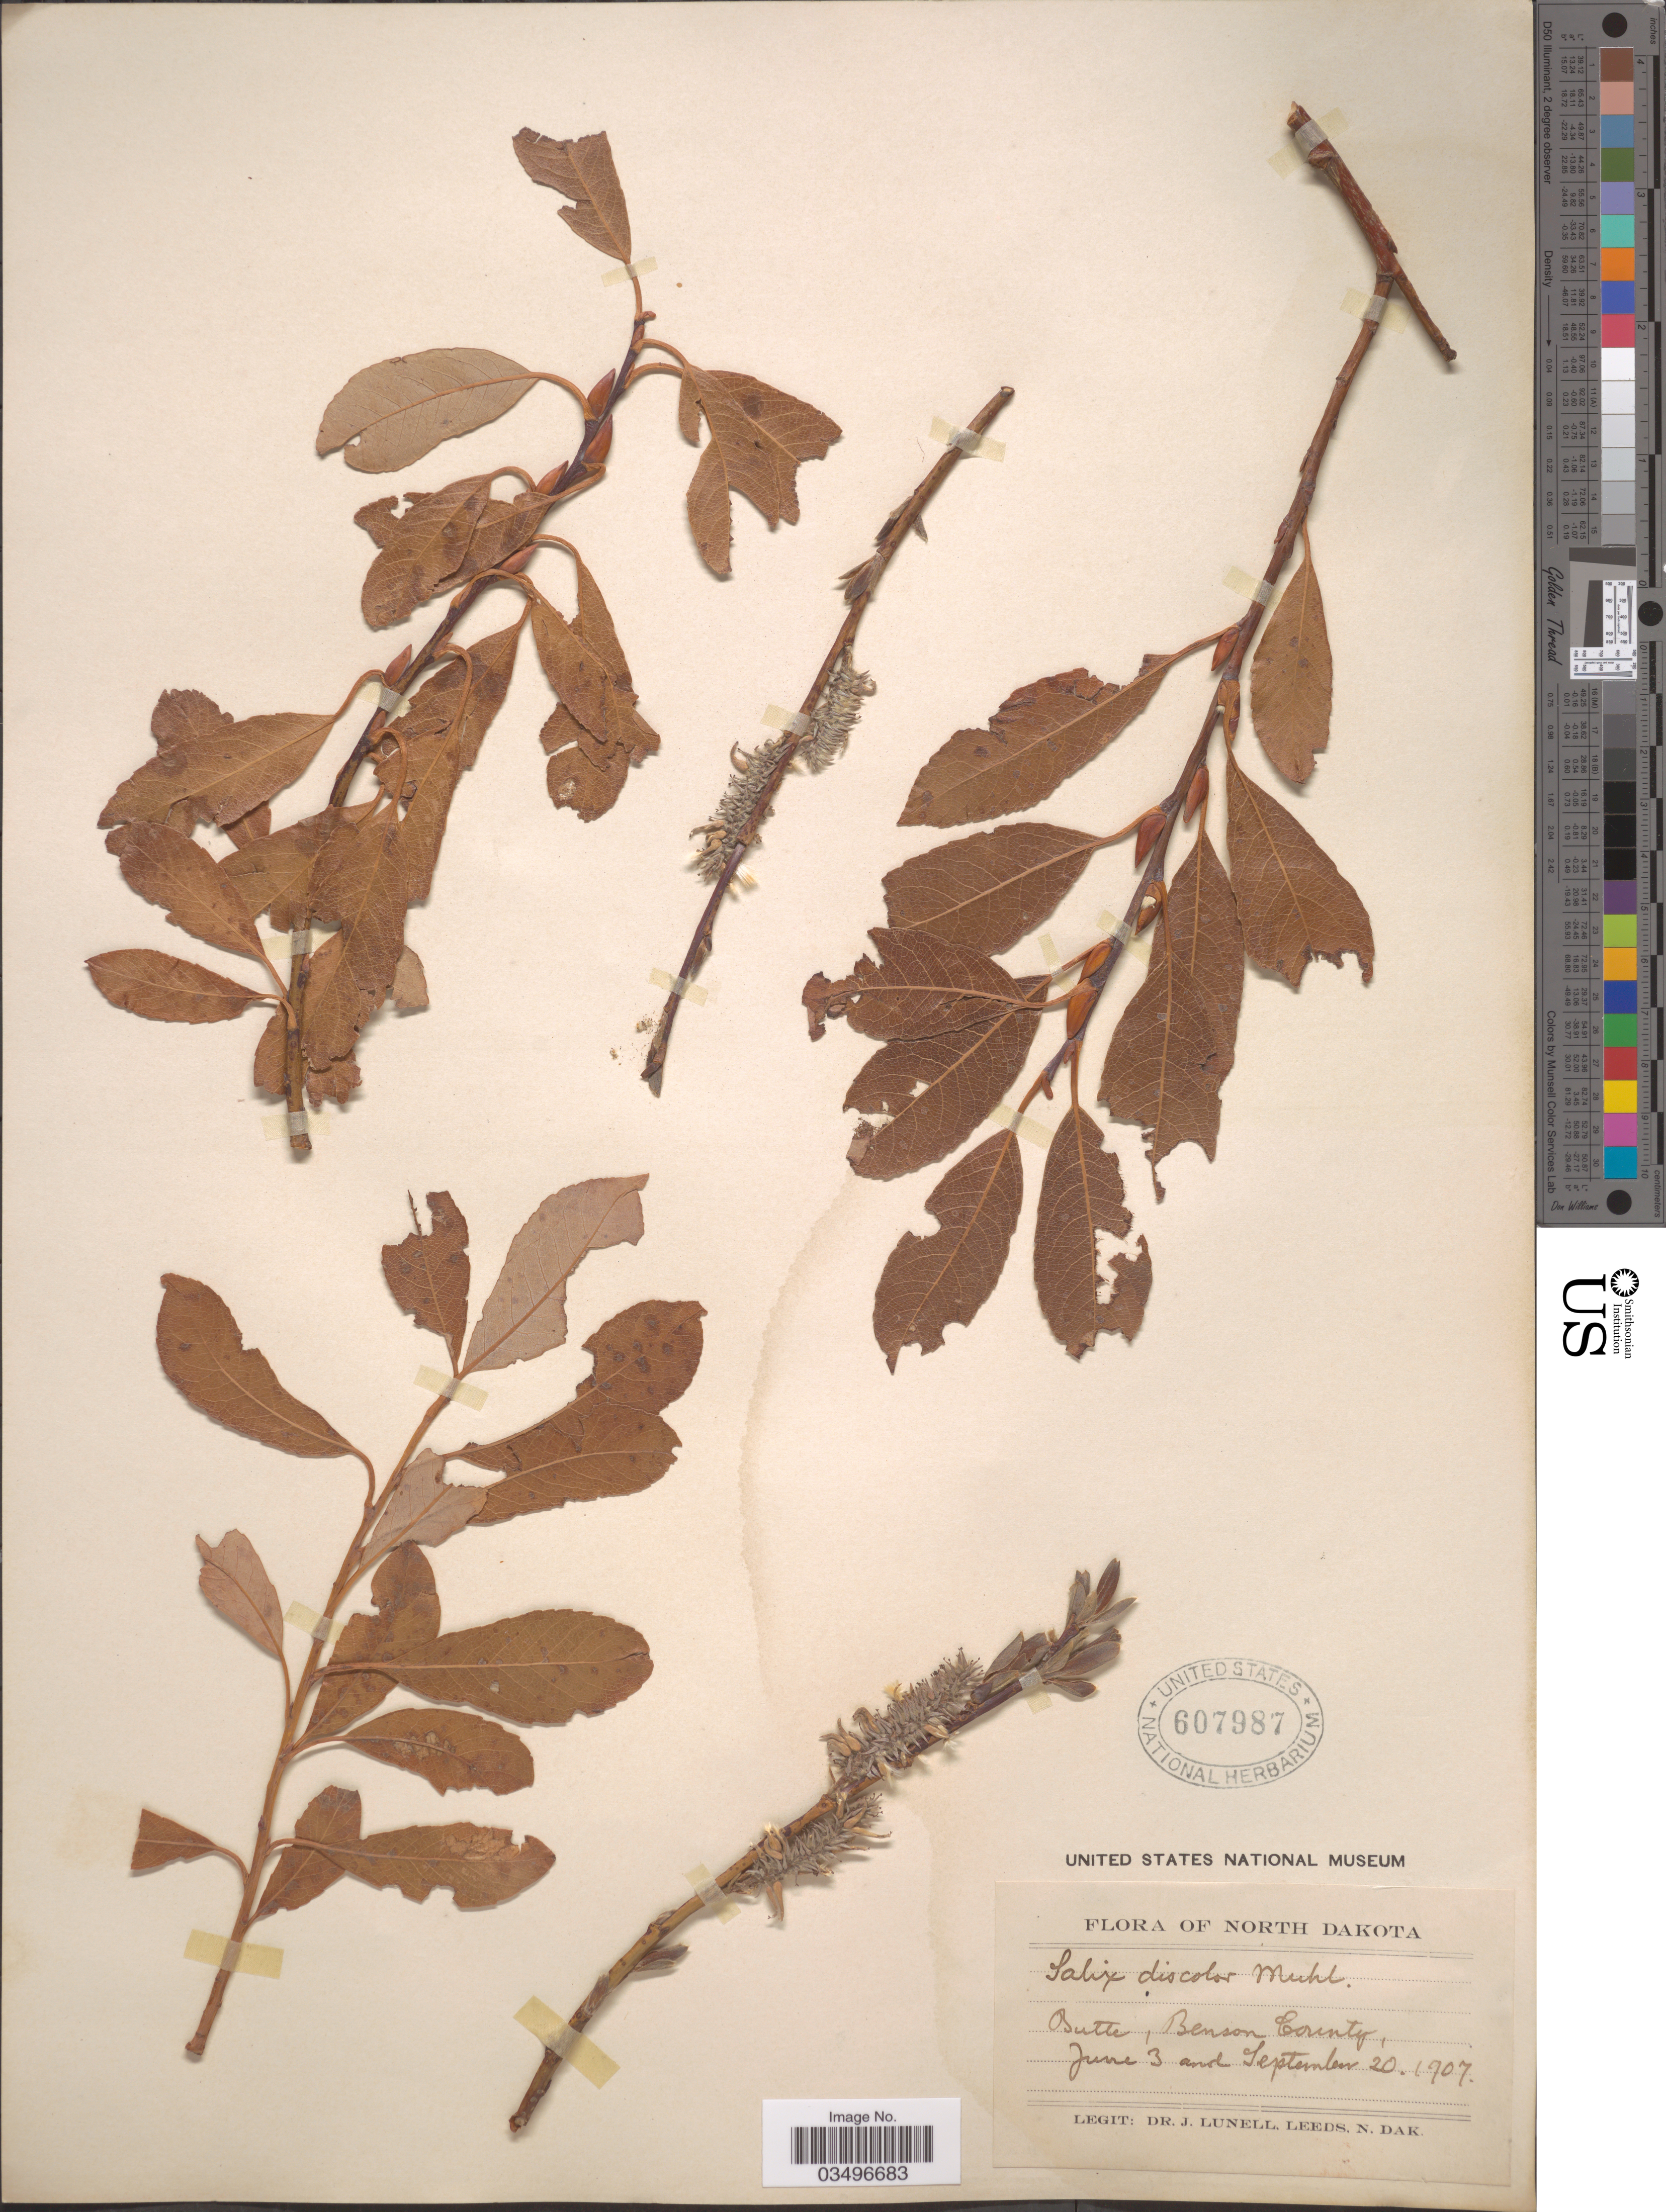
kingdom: Plantae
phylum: Tracheophyta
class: Magnoliopsida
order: Malpighiales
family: Salicaceae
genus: Salix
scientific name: Salix discolor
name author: Muhl.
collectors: J. Lunell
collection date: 1907-06-03/1907-09-20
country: United States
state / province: North Dakota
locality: Butte, Benson County.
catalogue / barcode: US 607987